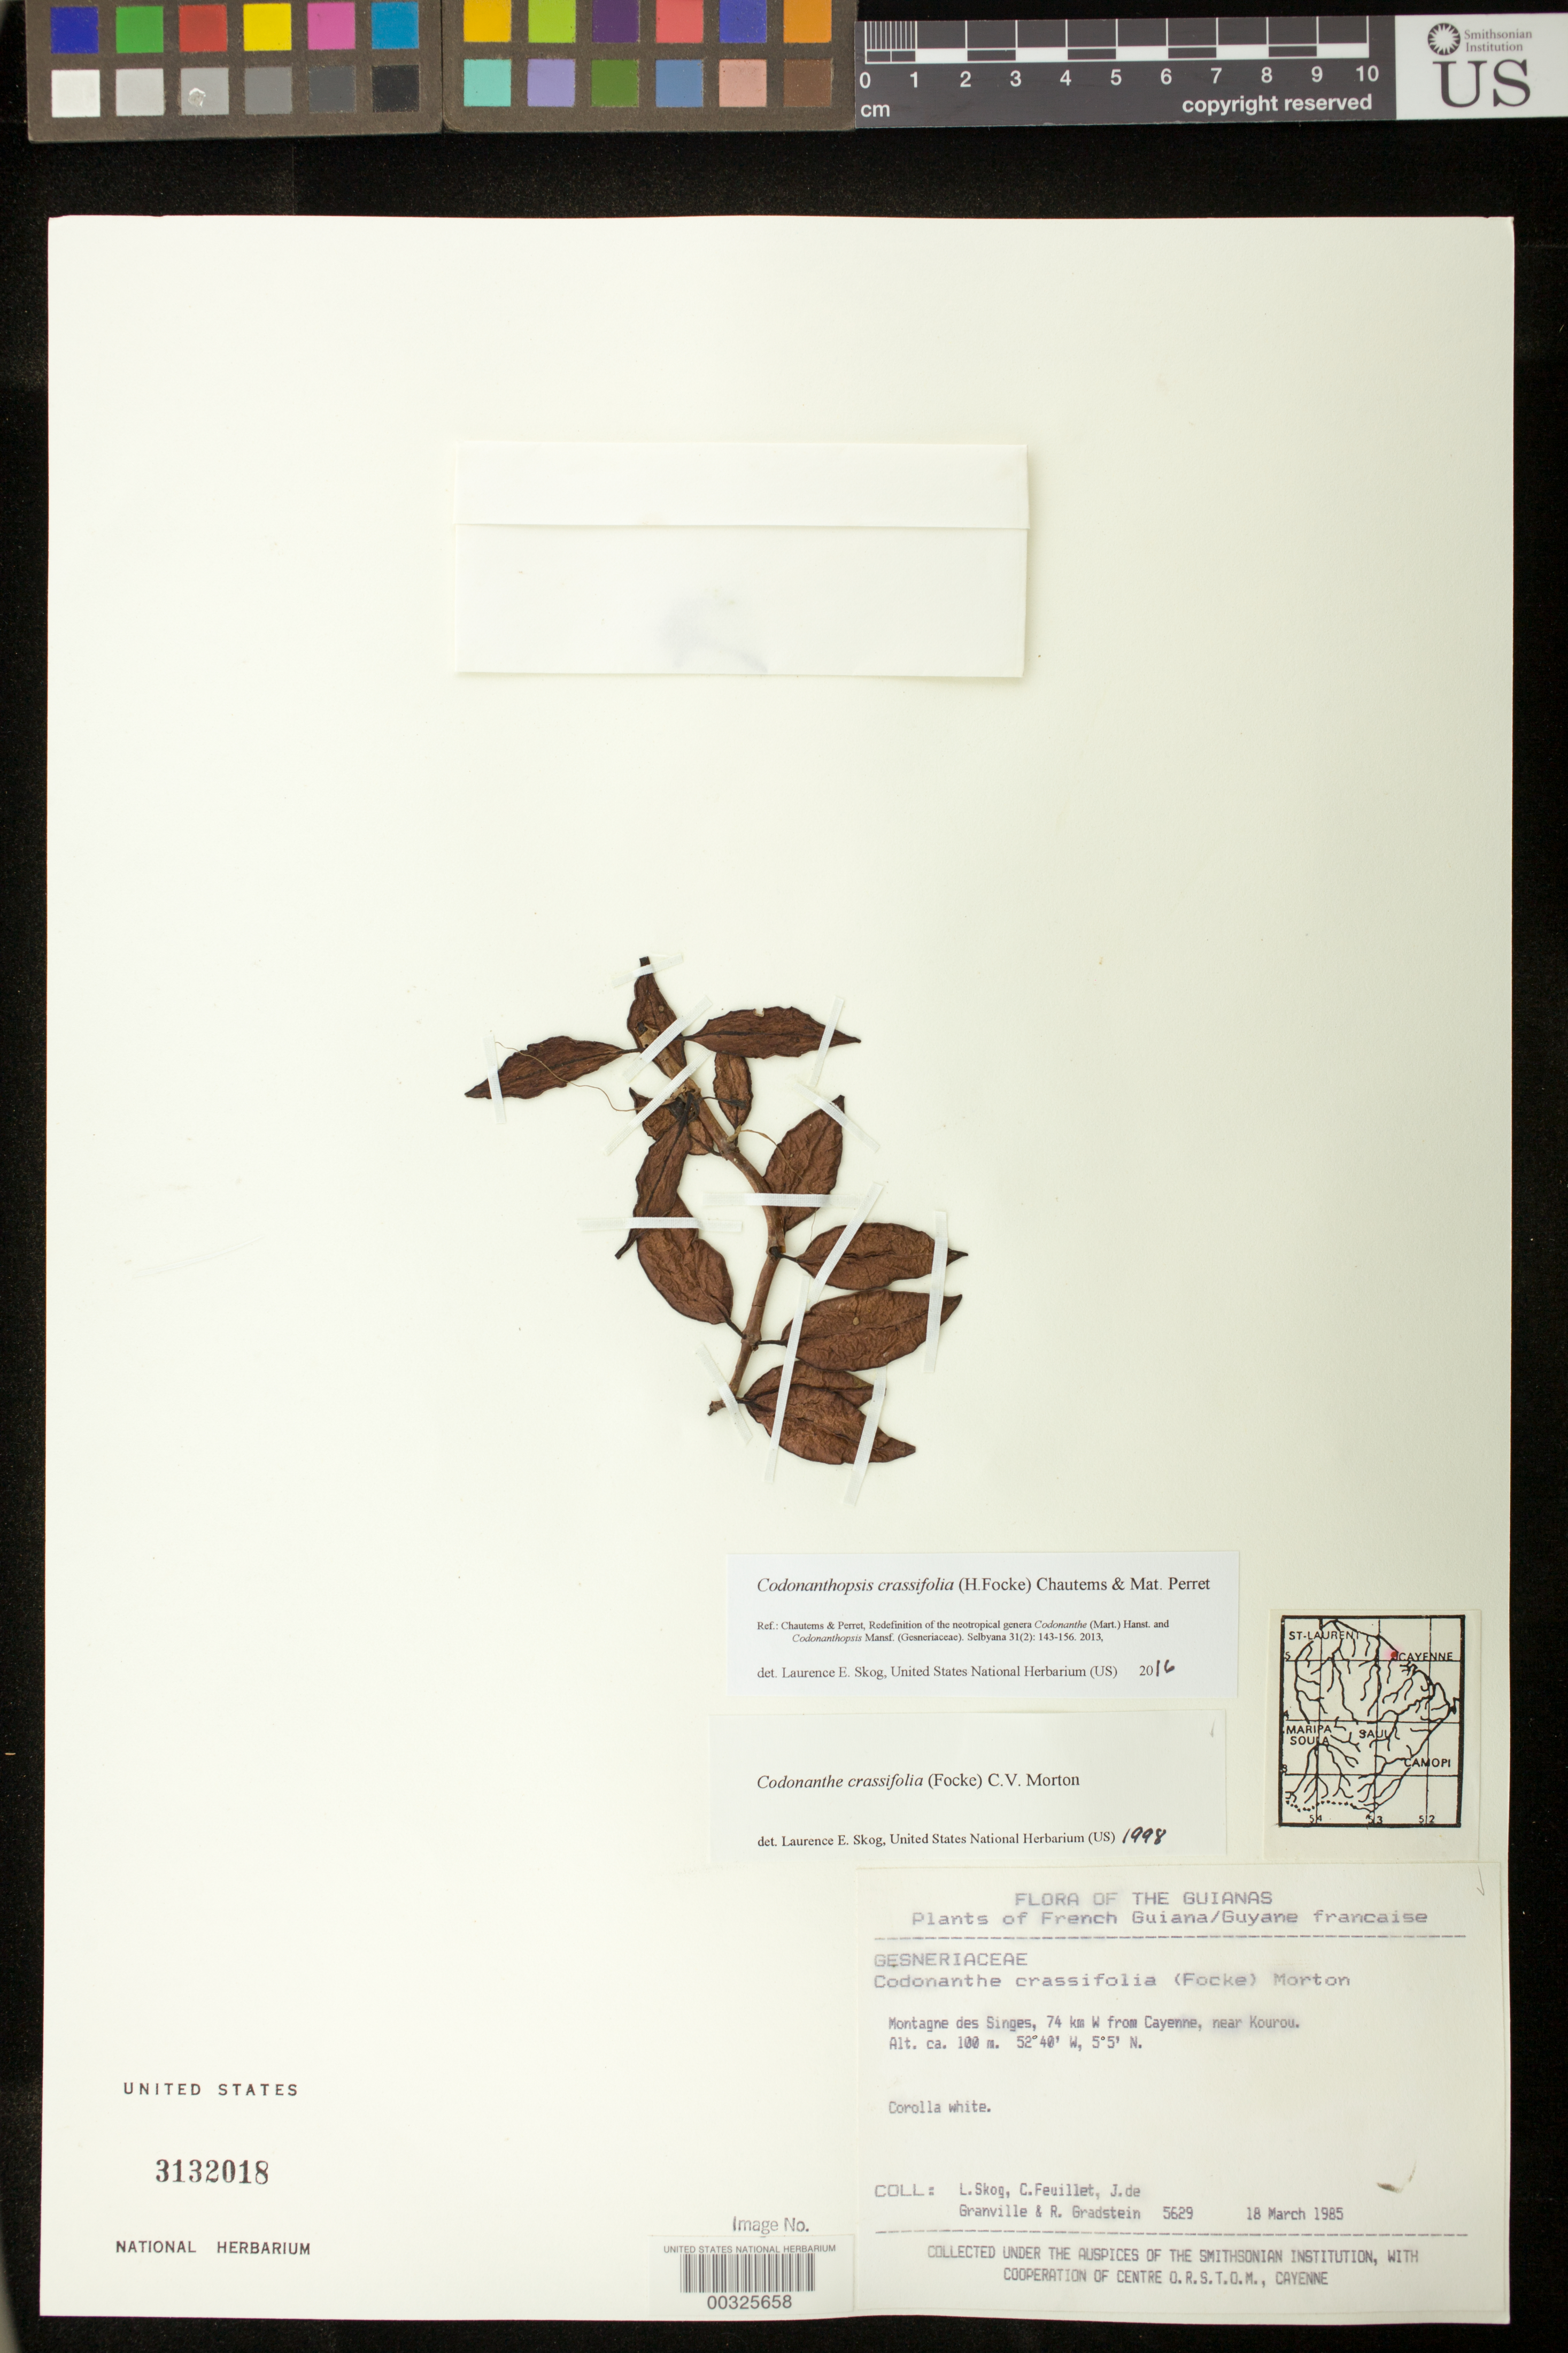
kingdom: Plantae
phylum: Tracheophyta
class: Magnoliopsida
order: Lamiales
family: Gesneriaceae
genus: Codonanthopsis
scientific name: Codonanthopsis crassifolia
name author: (H. Focke) Chautems & Mat.Perret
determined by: Skog, Laurence E.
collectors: L. E. Skog, C. Feuillet, J.-J. de Granville & R. Gradstein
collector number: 5629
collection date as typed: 18 Mar 1985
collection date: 1985-03-18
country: French Guiana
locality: Montagnes des Singes, 74 km W from Cayenne, near Kourou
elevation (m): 100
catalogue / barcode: US 3132018